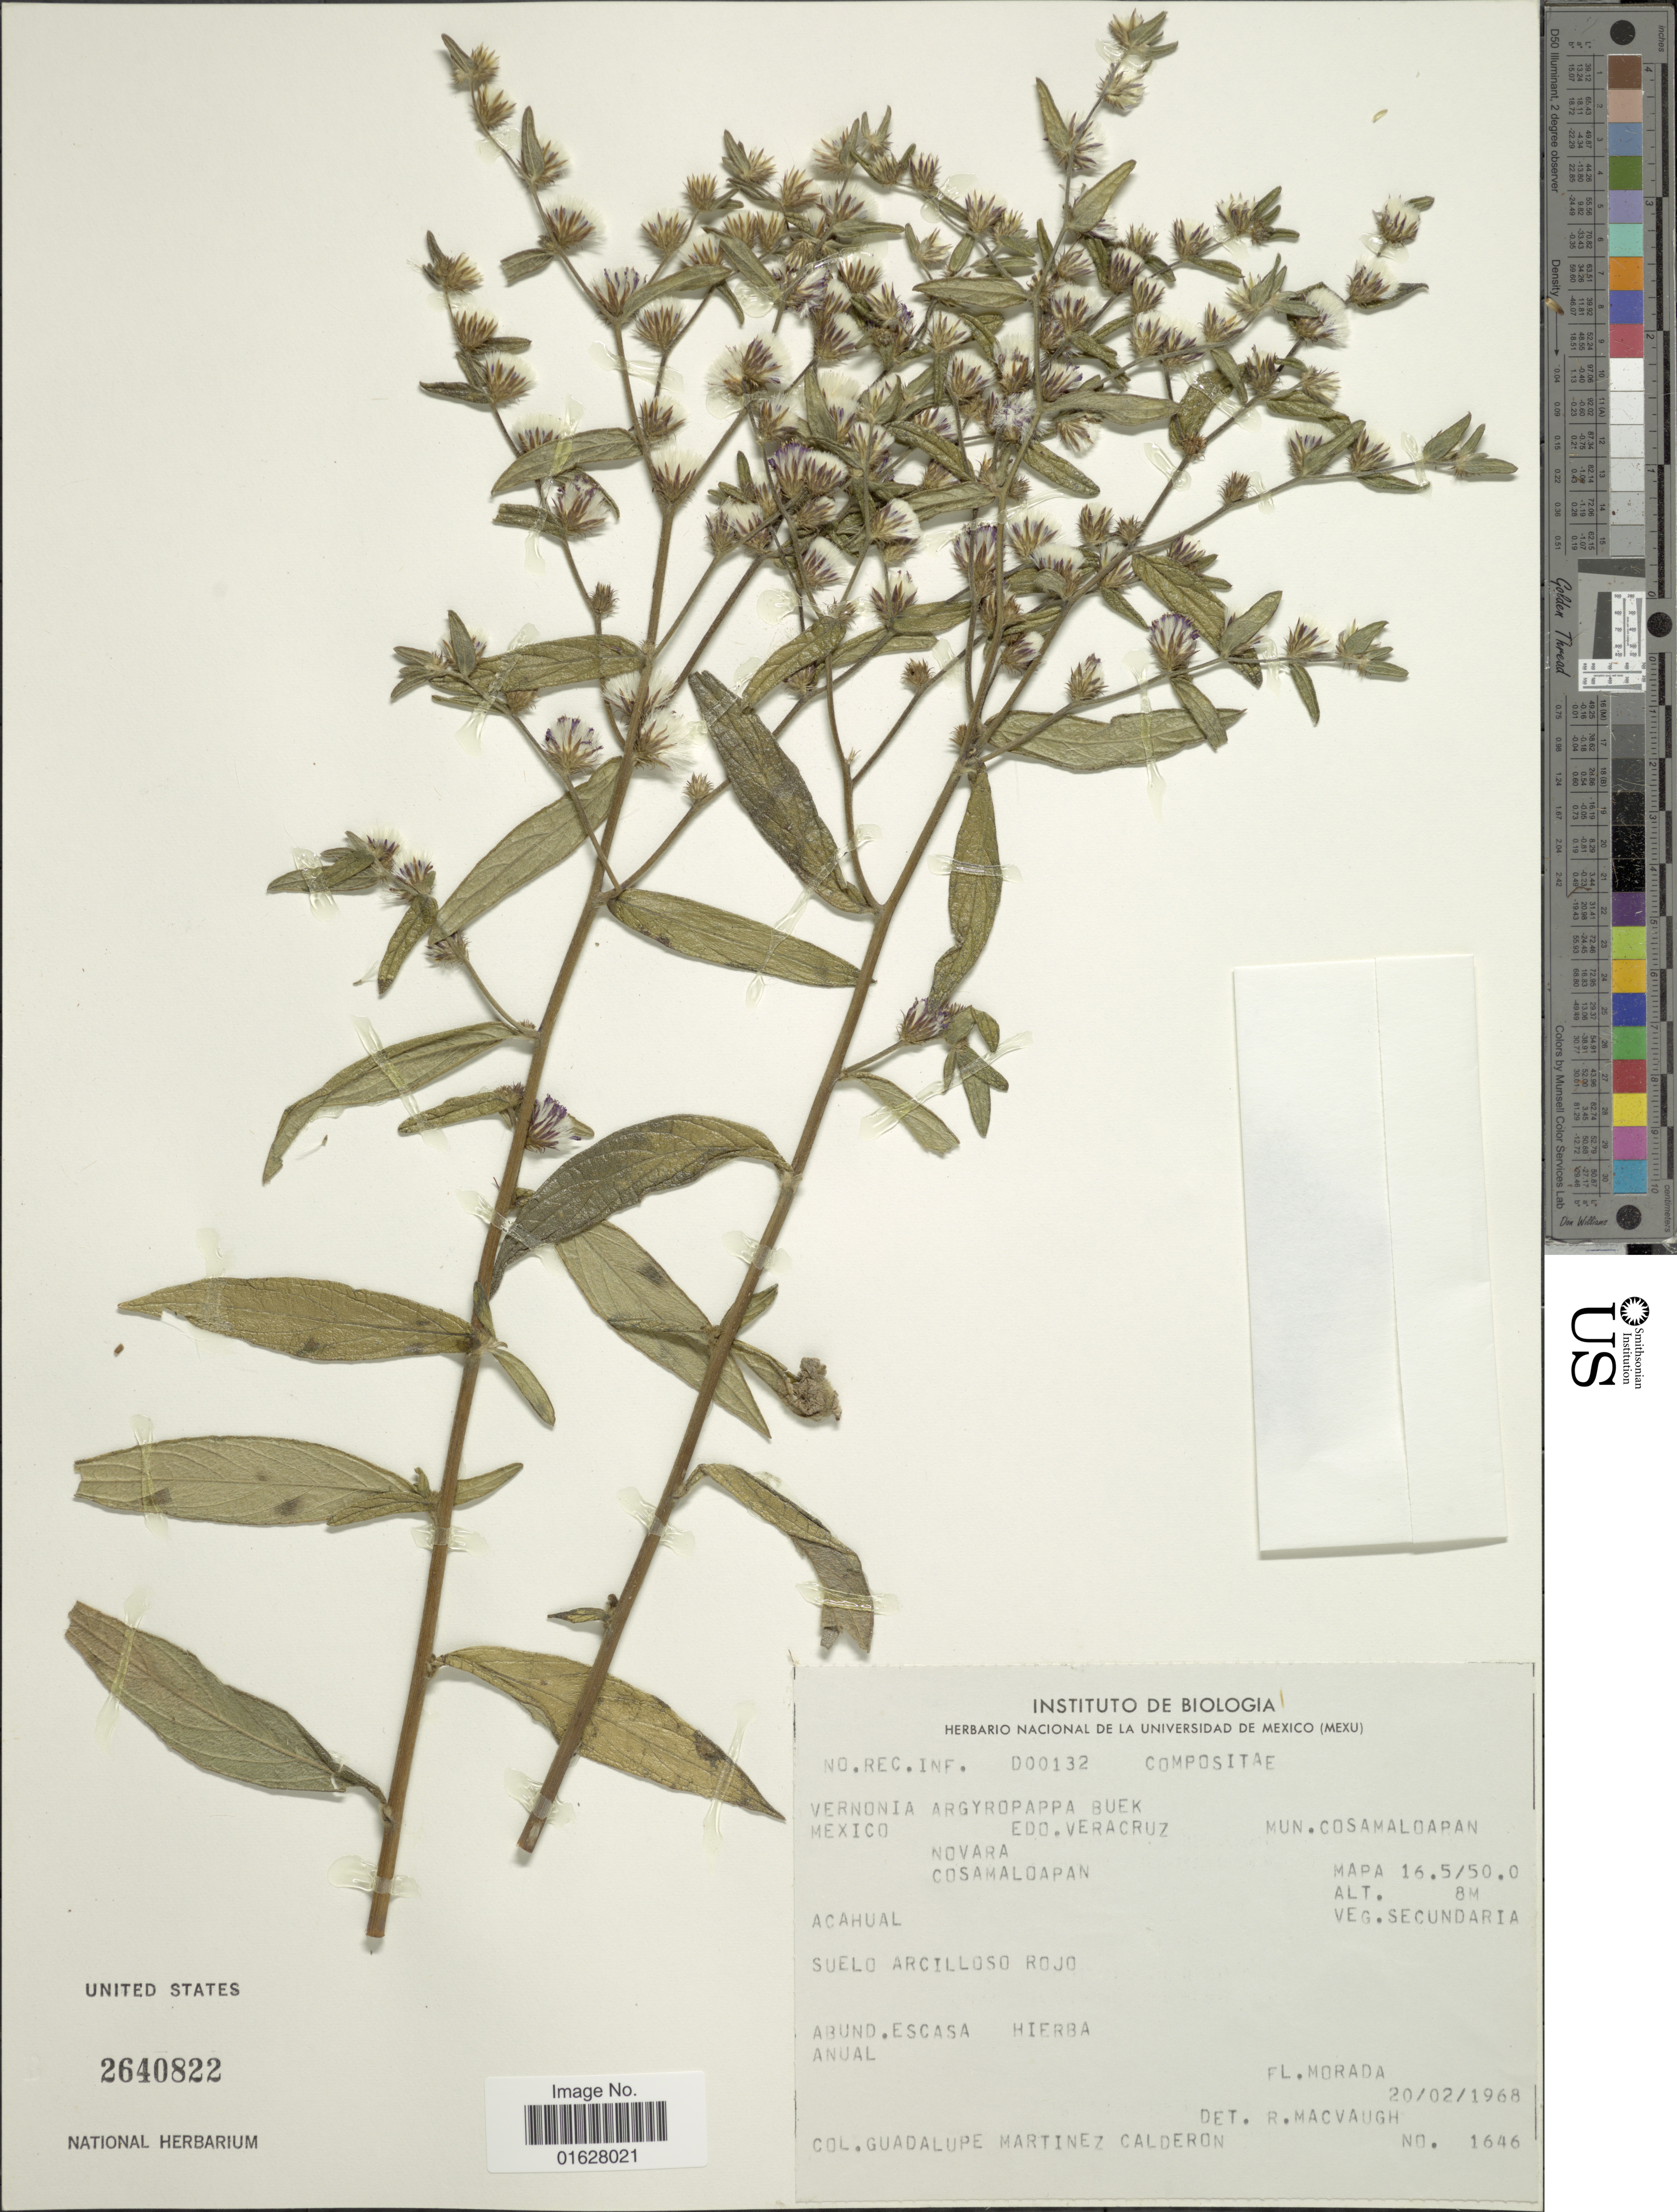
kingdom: Plantae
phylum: Tracheophyta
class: Magnoliopsida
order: Asterales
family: Asteraceae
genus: Lepidaploa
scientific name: Lepidaploa salzmannii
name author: (DC.) H. Rob.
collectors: G. Martinez-C.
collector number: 1646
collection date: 1968-02-20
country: Mexico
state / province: Veracruz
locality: Mexico. Edo. Veracruz. Mun. Cosamaloapan. Novara.Acahual. Suelo Arcilloso Rojo. Abund. Escasa Hierba. Anual. Fl. Morada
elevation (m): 8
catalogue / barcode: US 2640822